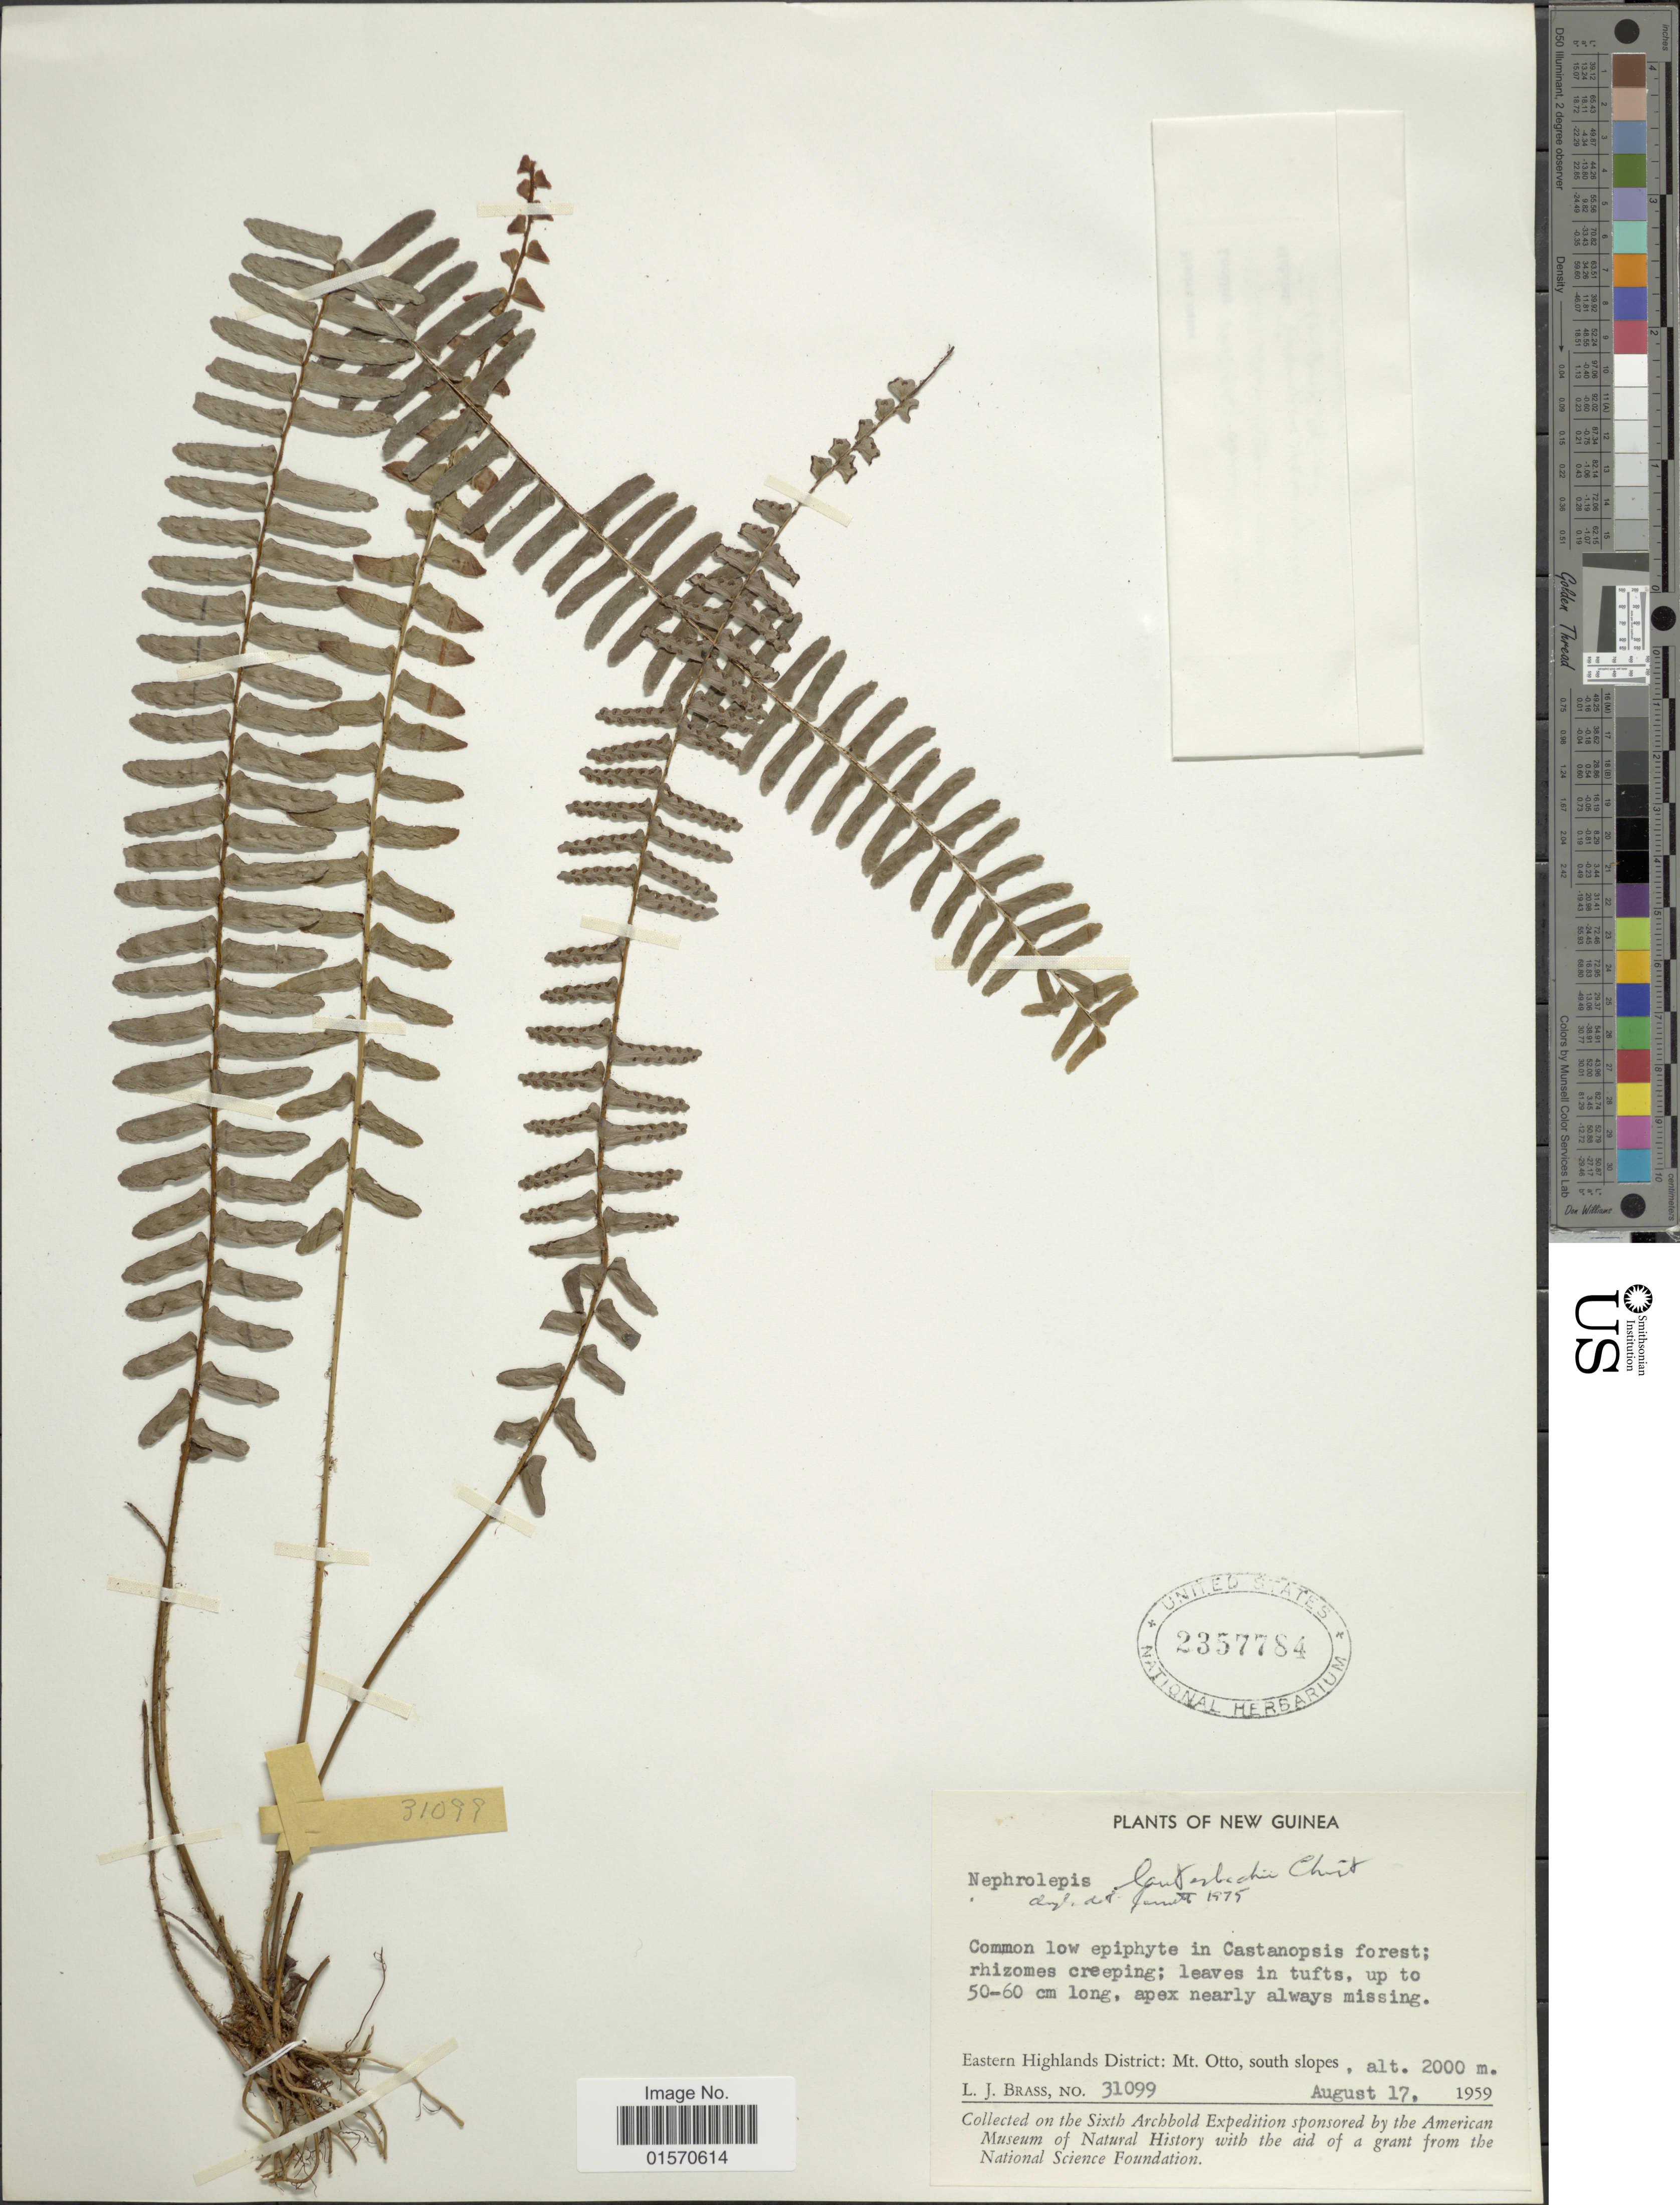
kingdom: Plantae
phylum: Tracheophyta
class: Polypodiopsida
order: Polypodiales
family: Nephrolepidaceae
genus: Nephrolepis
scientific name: Nephrolepis lauterbachii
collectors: L. J. Brass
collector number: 31099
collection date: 1959-08-17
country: Papua New Guinea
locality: New Guinea. Eastern Highlands District: Mt. Otto, south slopes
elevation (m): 2000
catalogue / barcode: US 2357784